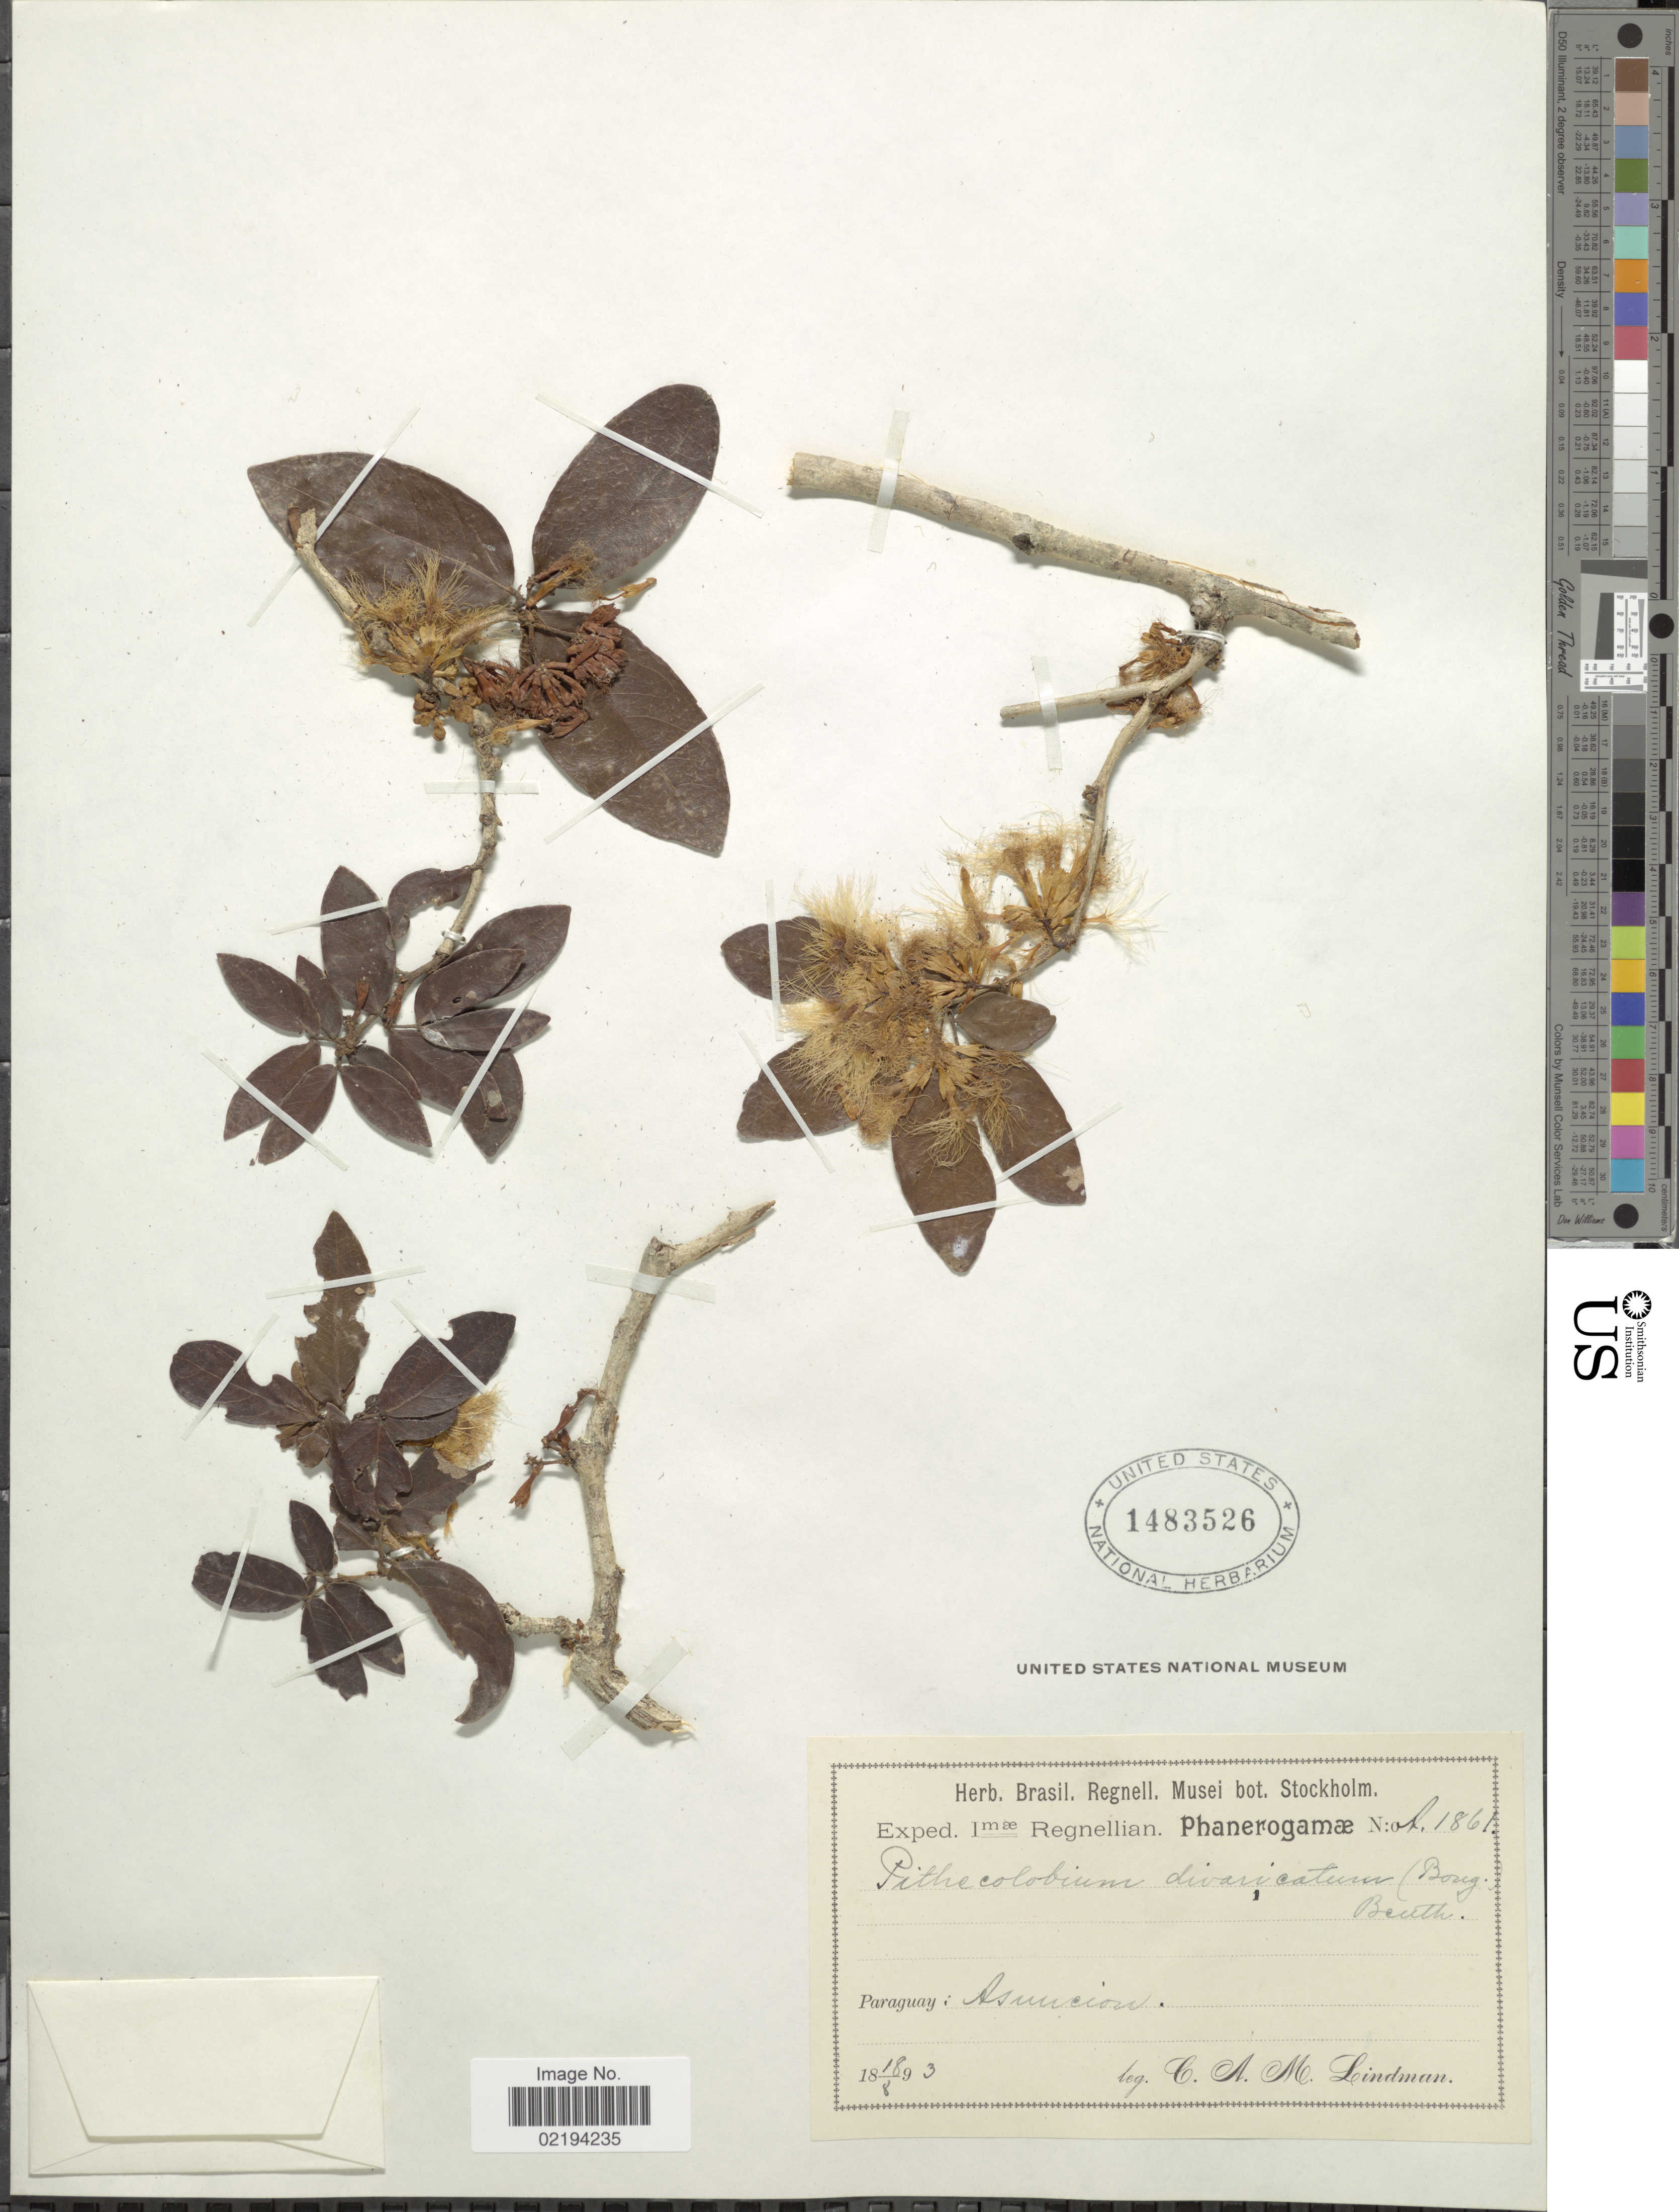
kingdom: Plantae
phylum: Tracheophyta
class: Magnoliopsida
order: Fabales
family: Fabaceae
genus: Zygia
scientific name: Zygia morongii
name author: Barneby & J.W. Grimes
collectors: C. A. M. Lindman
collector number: A.1861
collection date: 1893-08-18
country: Paraguay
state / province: Asuncion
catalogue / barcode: US 1483526